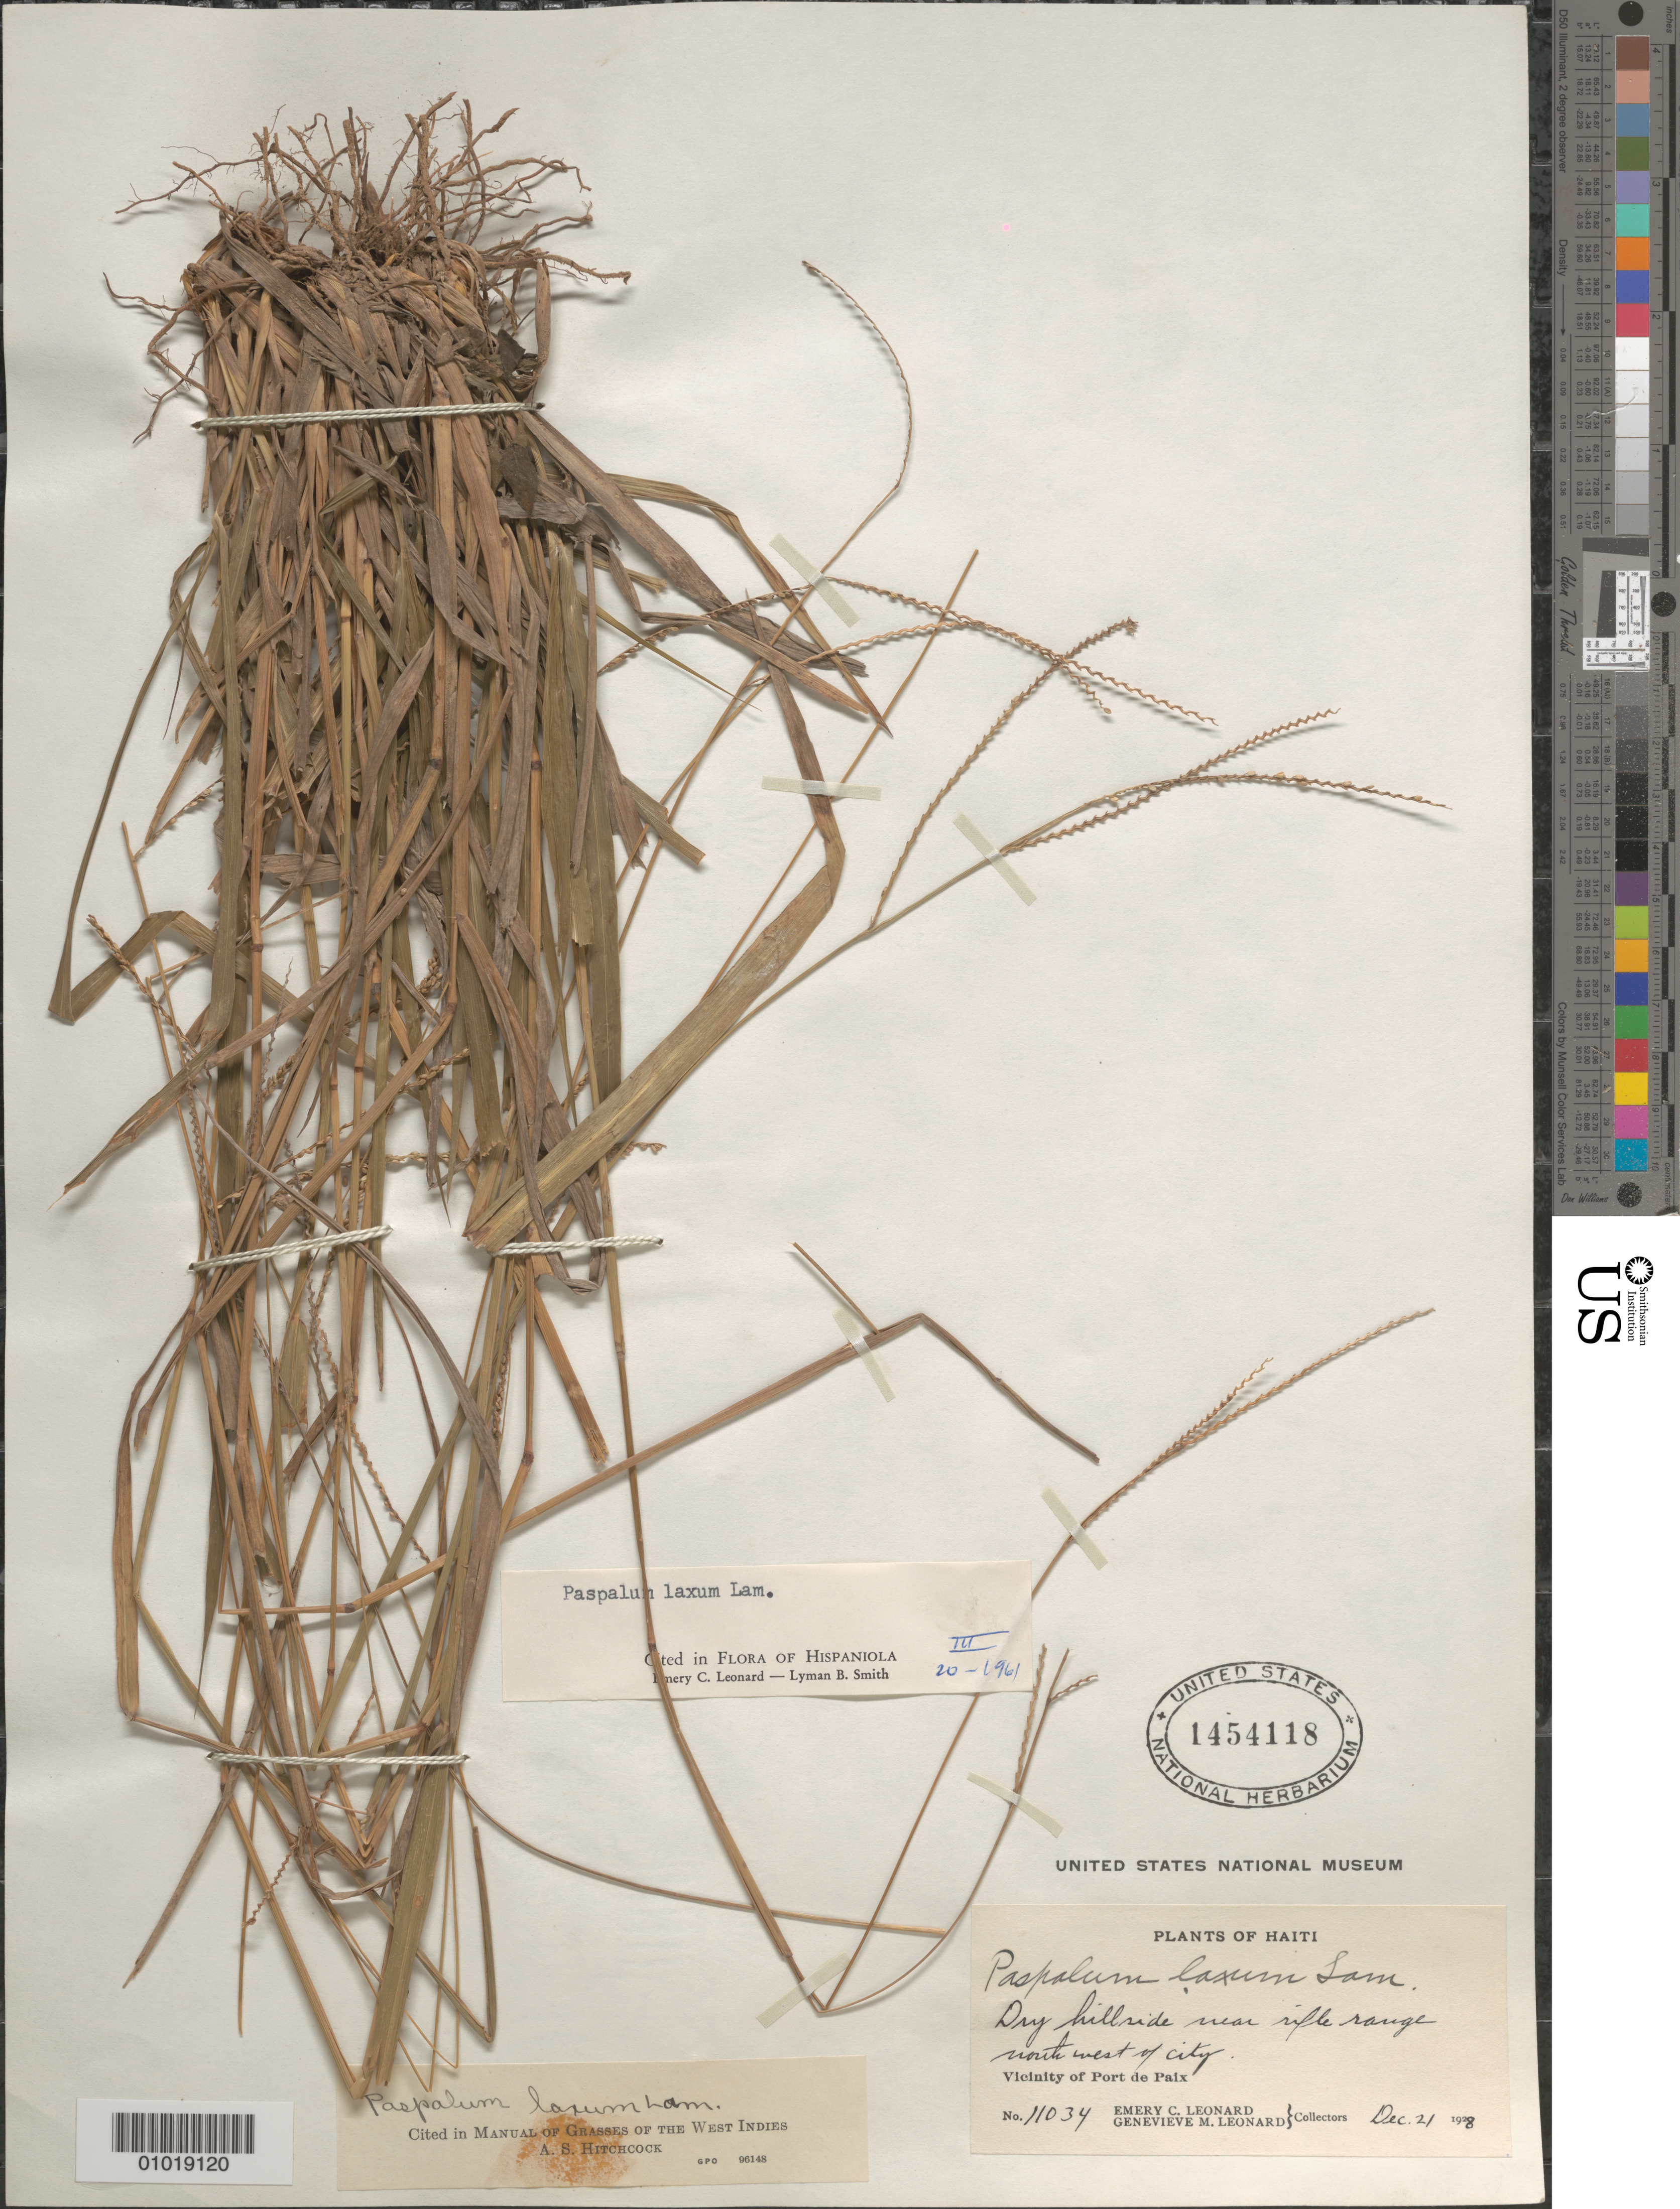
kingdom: Plantae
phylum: Tracheophyta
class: Liliopsida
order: Poales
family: Poaceae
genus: Paspalum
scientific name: Paspalum laxum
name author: Lam.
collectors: E. C. Leonard & G. M. Leonard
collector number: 11034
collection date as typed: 21 Dec 1928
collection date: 1928-12-21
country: Haiti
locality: Vicinity of Port de Paix, near rifle range NW of city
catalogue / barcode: US 1454118